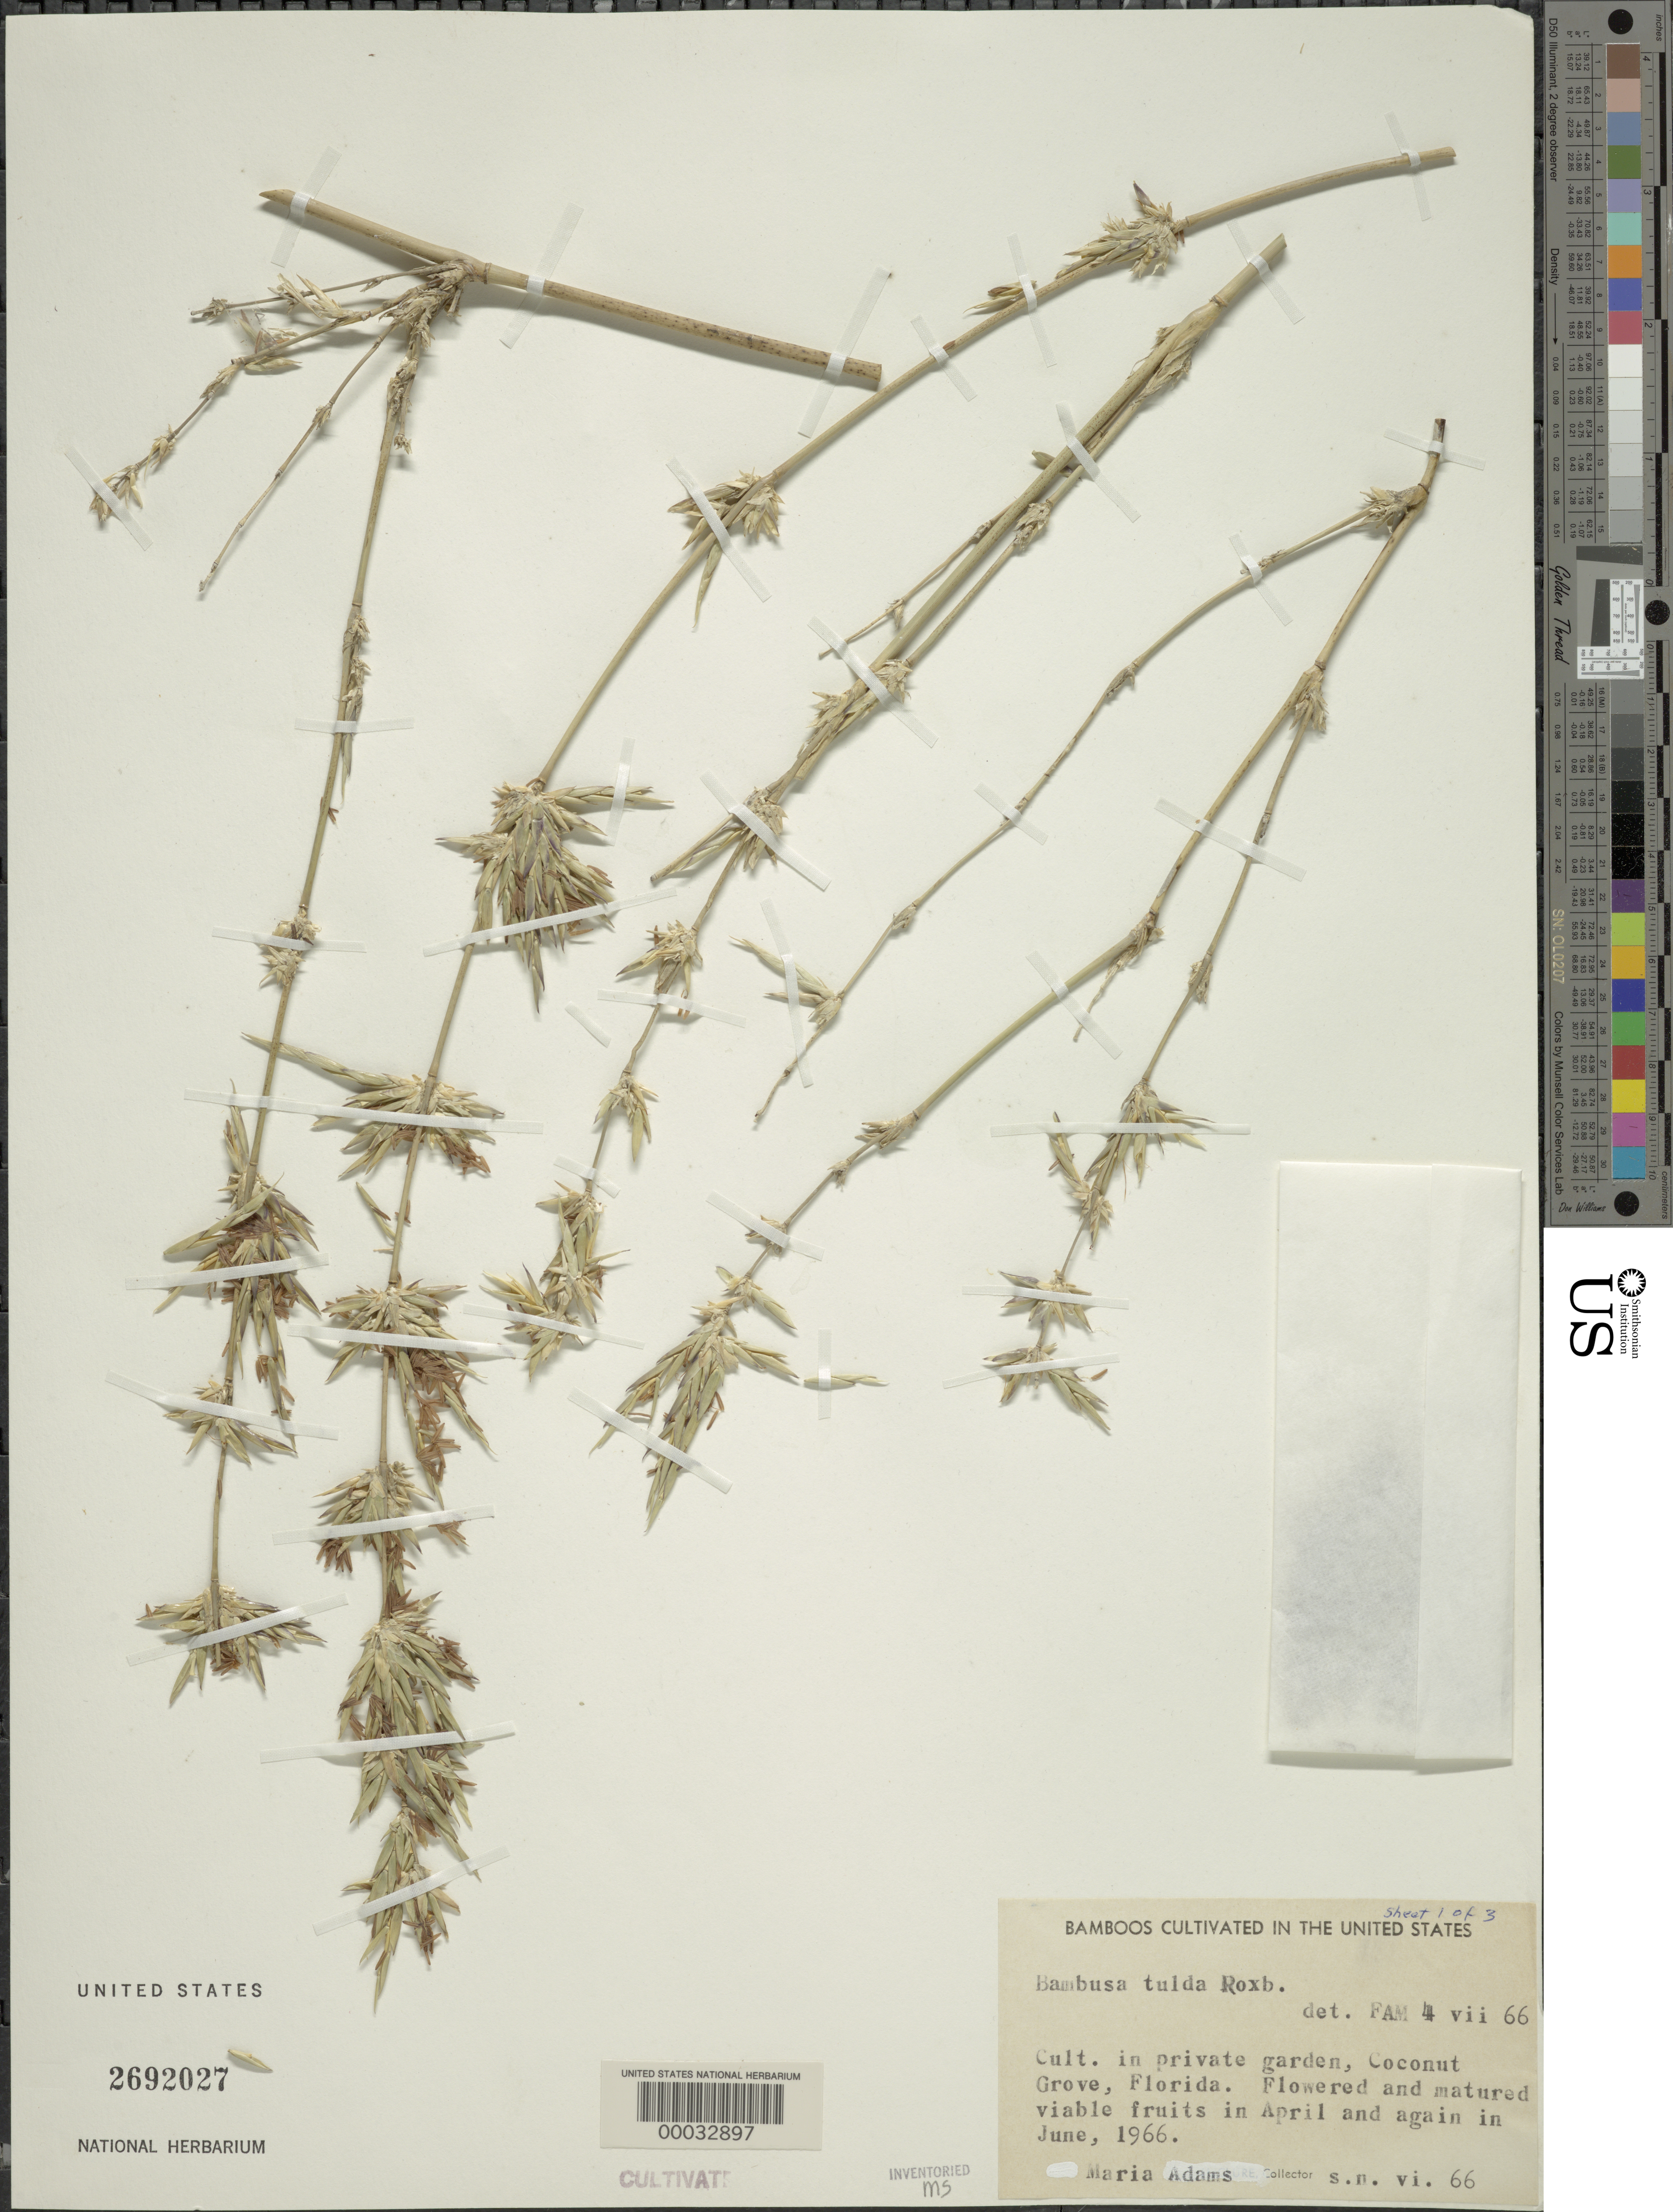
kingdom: Plantae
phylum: Tracheophyta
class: Liliopsida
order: Poales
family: Poaceae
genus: Bambusa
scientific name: Bambusa tulda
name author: Roxb.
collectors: M. Adams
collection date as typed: Jun 1966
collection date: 1966-06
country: United States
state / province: Florida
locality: Coconut grove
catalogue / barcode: US 2692027